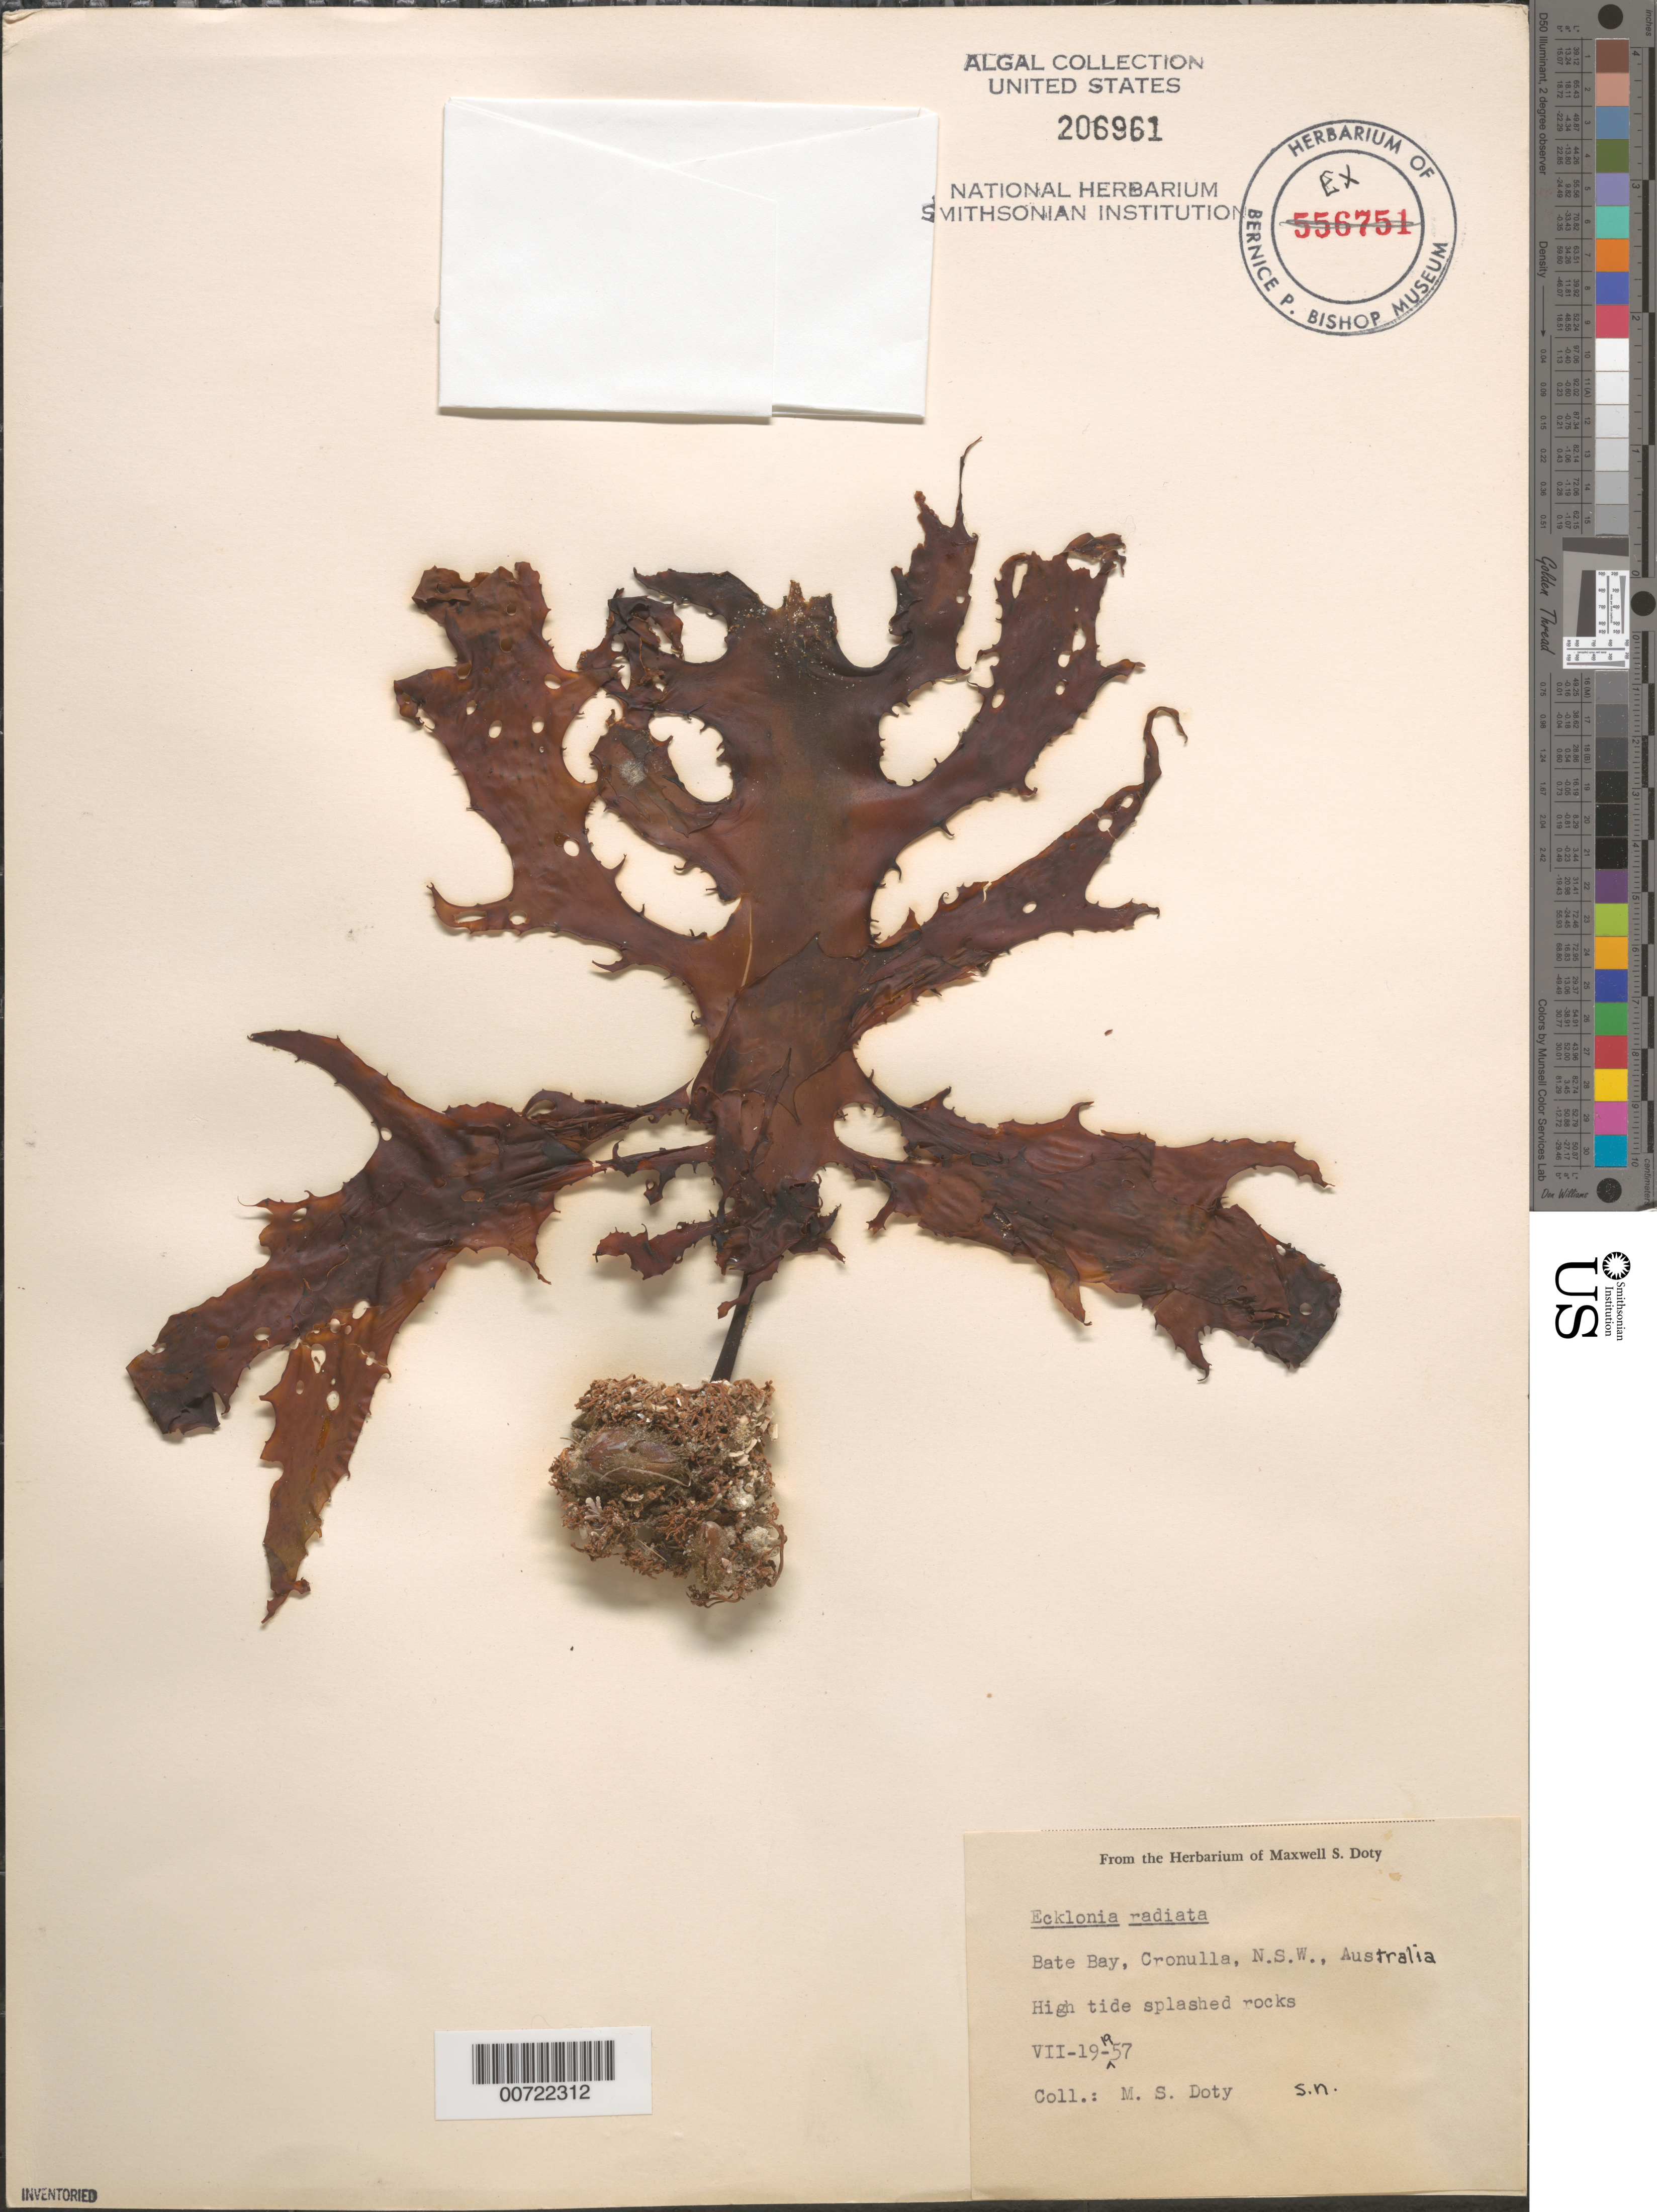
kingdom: Chromista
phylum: Ochrophyta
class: Phaeophyceae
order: Laminariales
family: Lessoniaceae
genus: Ecklonia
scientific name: Ecklonia radiata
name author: (C. Agardh) J. Agardh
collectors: M. S. Doty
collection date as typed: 19 Jul 1957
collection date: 1957-07-19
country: Australia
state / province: New South Wales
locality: Bate Bay, Cronulla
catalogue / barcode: US 206961